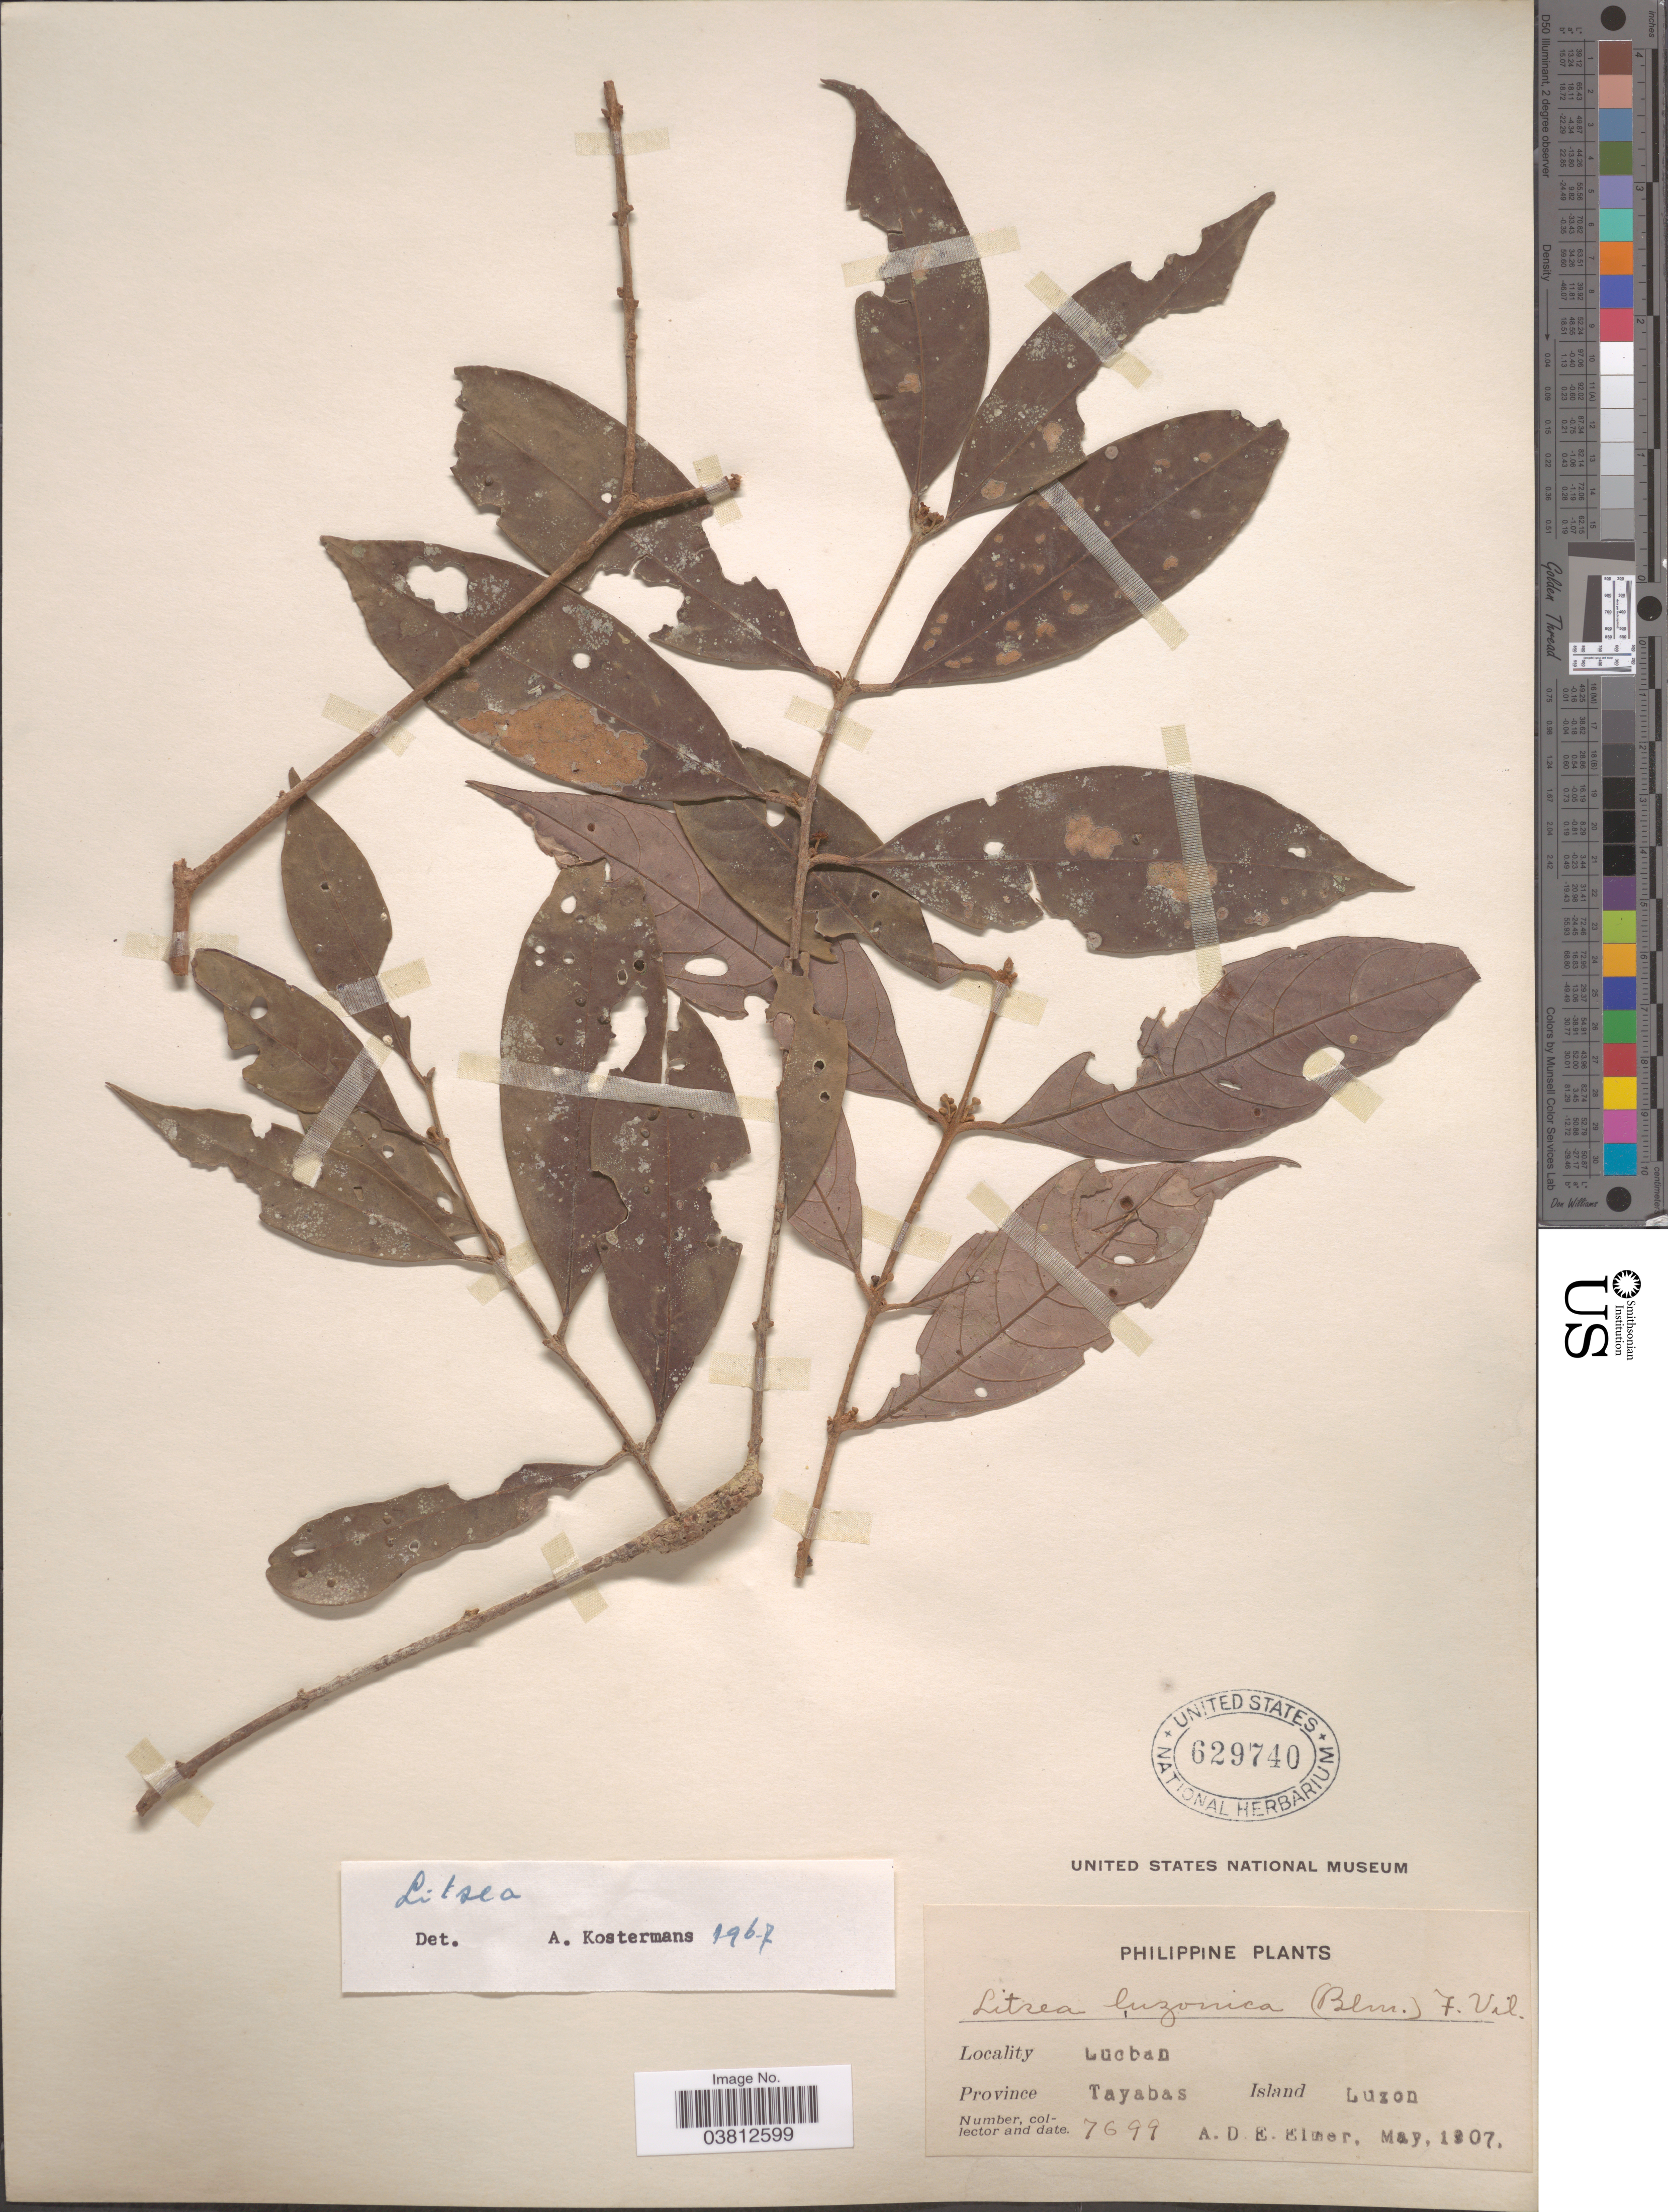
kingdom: Plantae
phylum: Tracheophyta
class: Magnoliopsida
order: Laurales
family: Lauraceae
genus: Litsea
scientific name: Litsea sp.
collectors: A. D. E. Elmer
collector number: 7699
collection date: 1907-05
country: Philippines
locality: Lucban. Province Tayabas. Island Luzon.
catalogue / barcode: US 629740